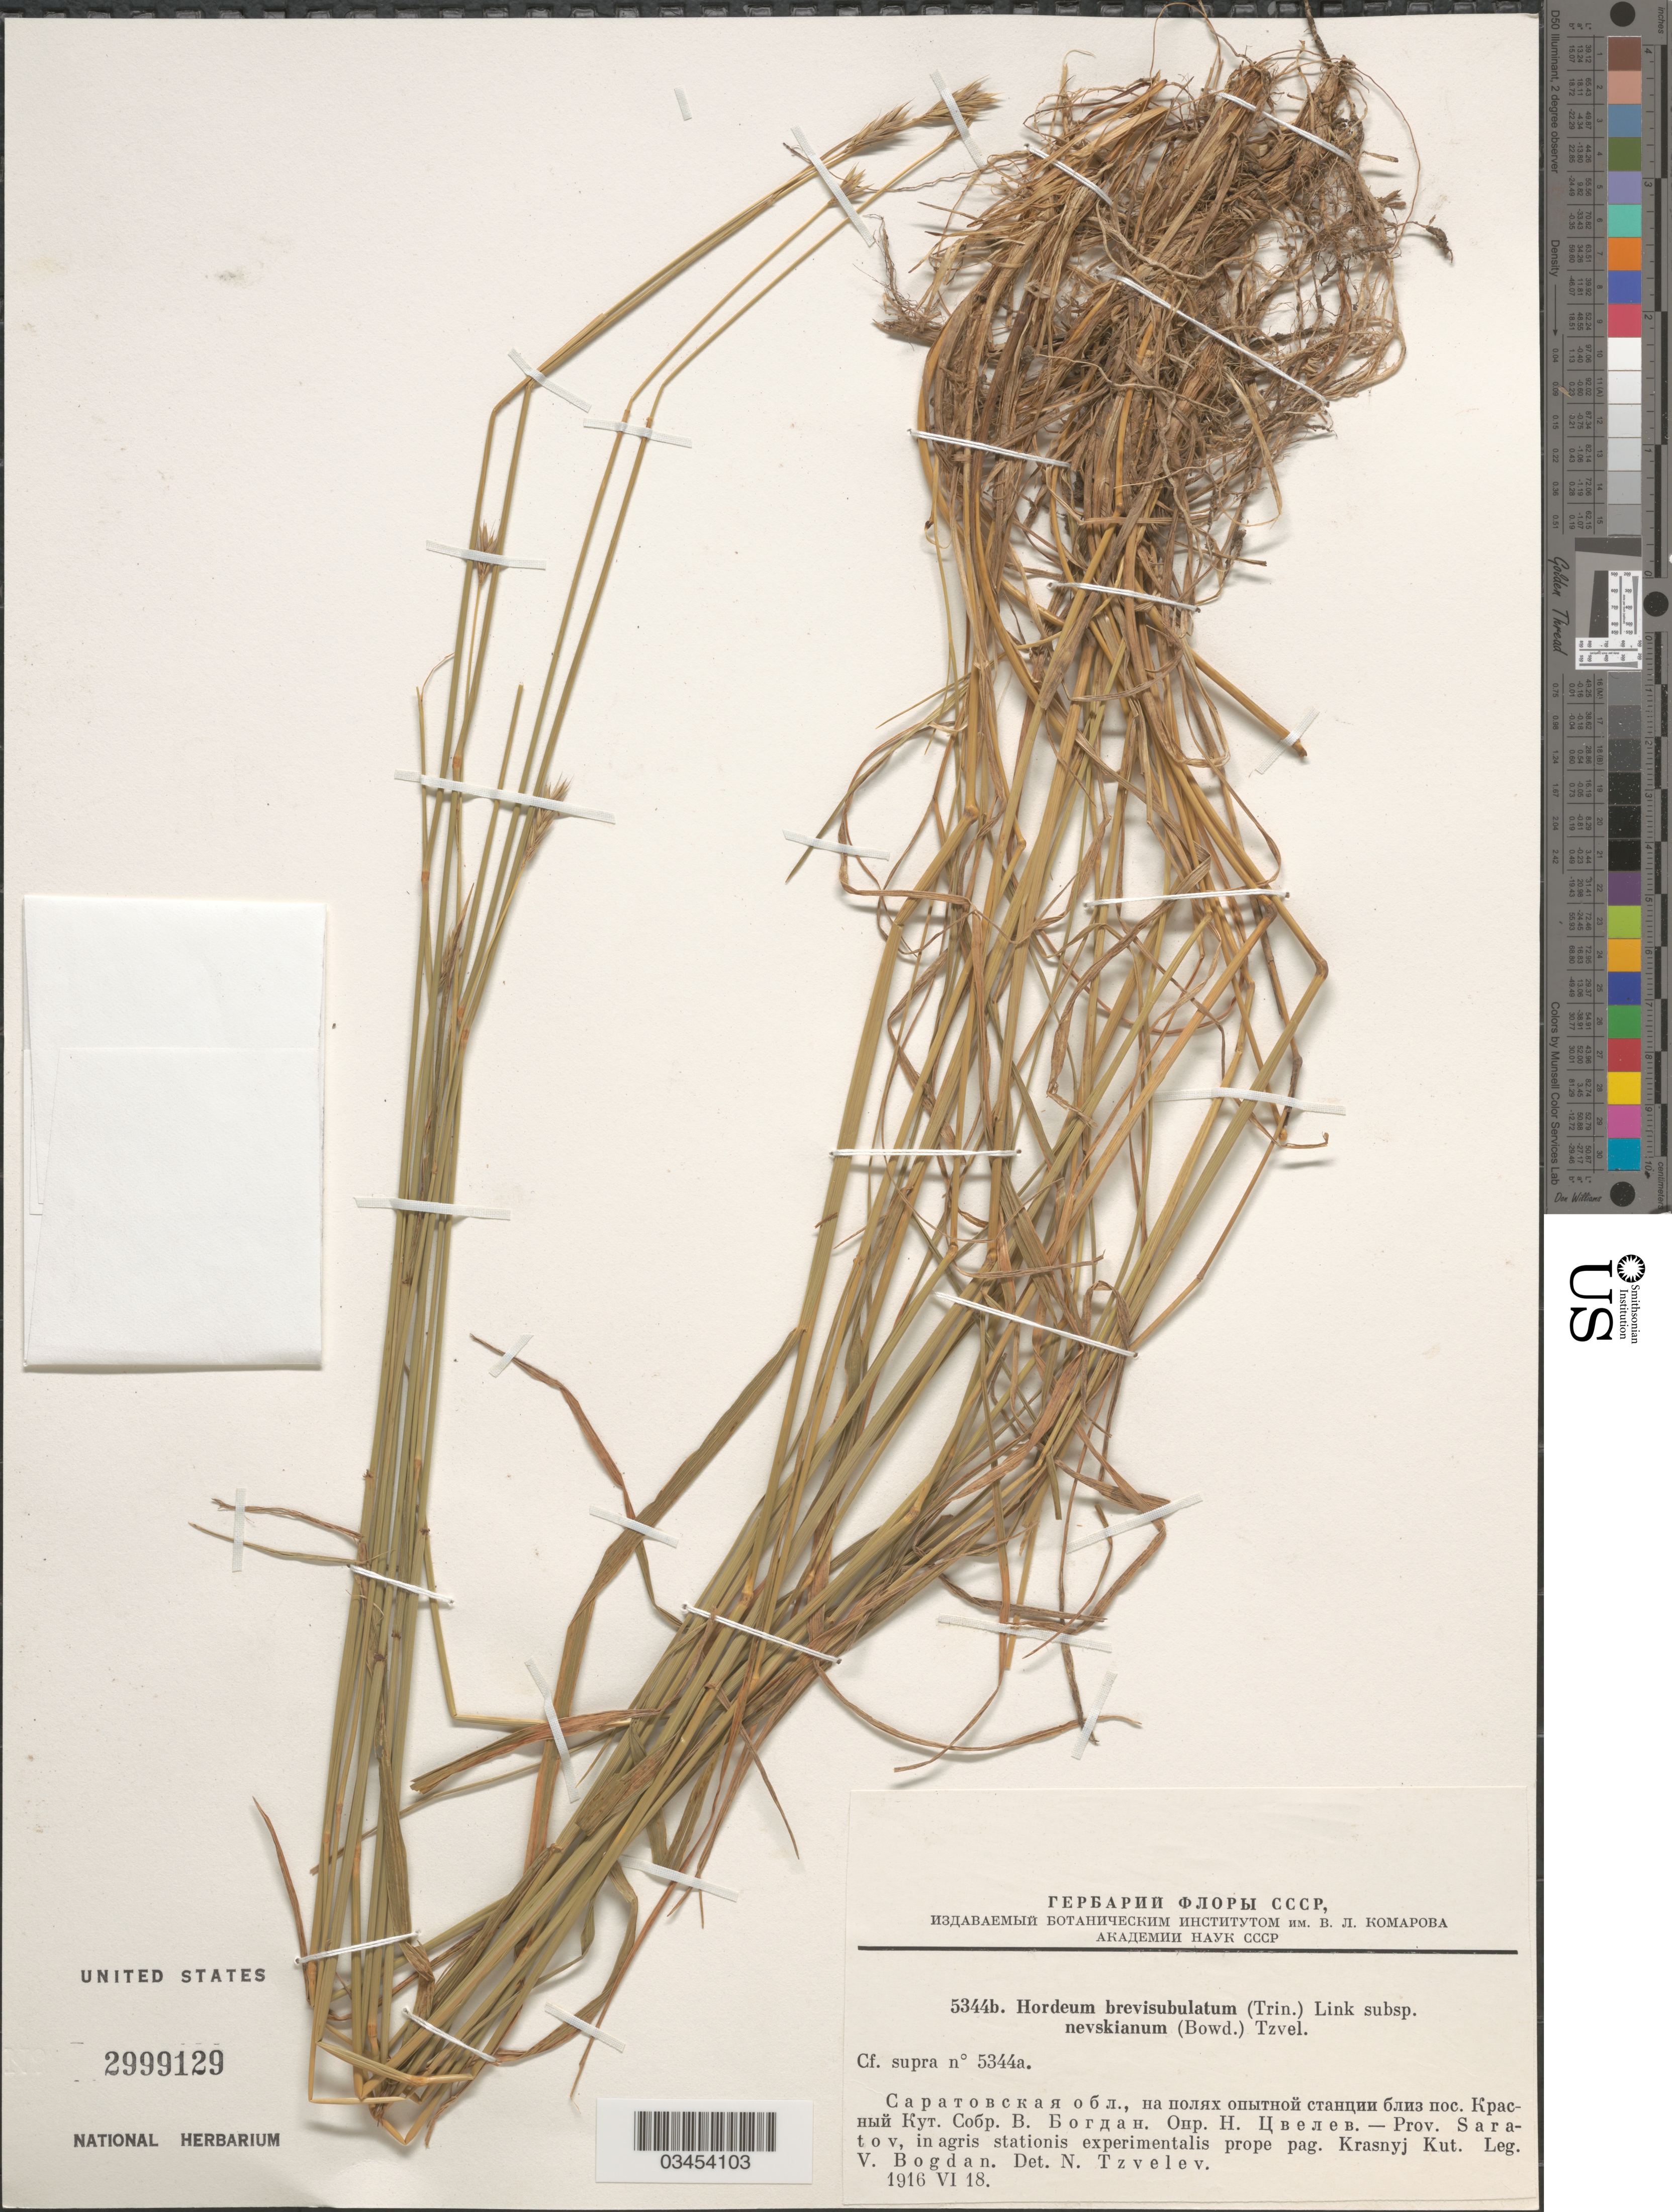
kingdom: Plantae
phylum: Tracheophyta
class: Liliopsida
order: Poales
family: Poaceae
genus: Hordeum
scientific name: Hordeum brevisubulatum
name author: (Trin.) Link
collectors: V. Bogdan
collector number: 5344b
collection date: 1916-06-18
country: Russian Federation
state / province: Saratov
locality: In agris stationis experimentalis prope pag. Krasnyj Kut.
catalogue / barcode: US 2999129